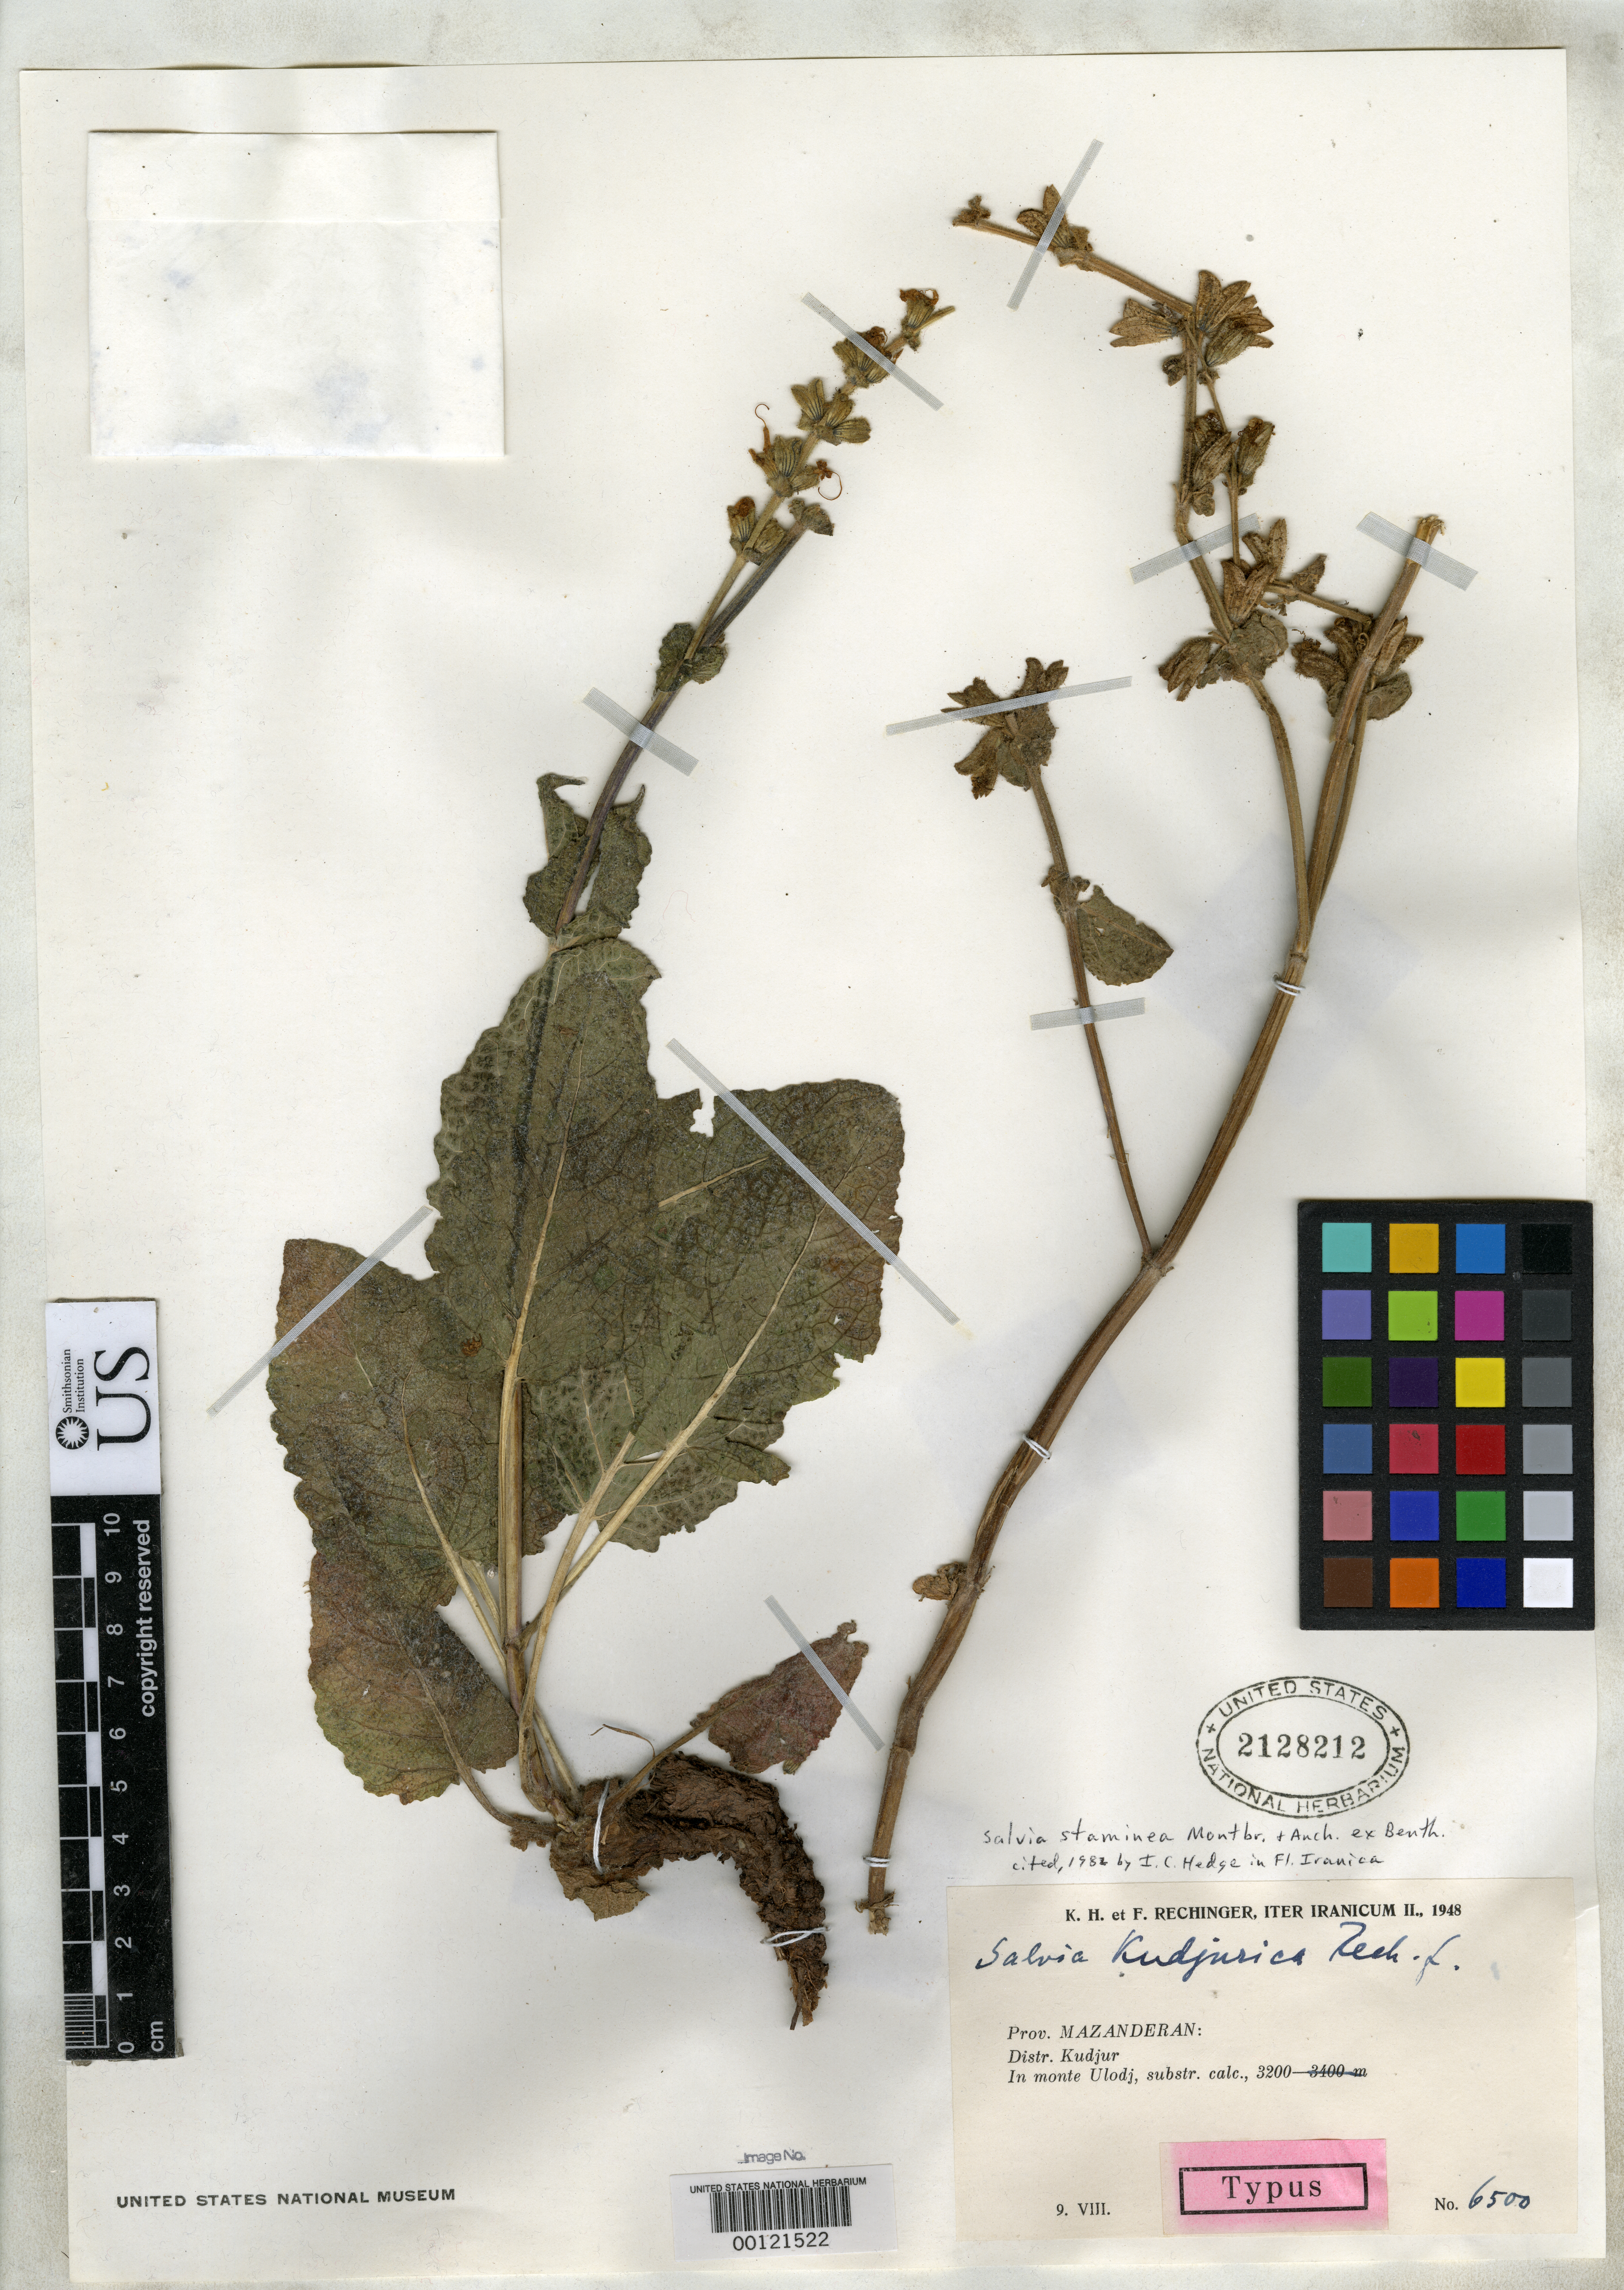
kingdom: Plantae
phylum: Tracheophyta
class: Magnoliopsida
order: Lamiales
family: Lamiaceae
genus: Salvia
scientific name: Salvia kudjurica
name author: Rech. f.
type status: Holotype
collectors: K. H. Rechinger & F. Rechinger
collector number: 6500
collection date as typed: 09 Aug 1948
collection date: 1948-08-09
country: Iran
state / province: Mazandaran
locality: Kudjur.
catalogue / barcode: US 2128212